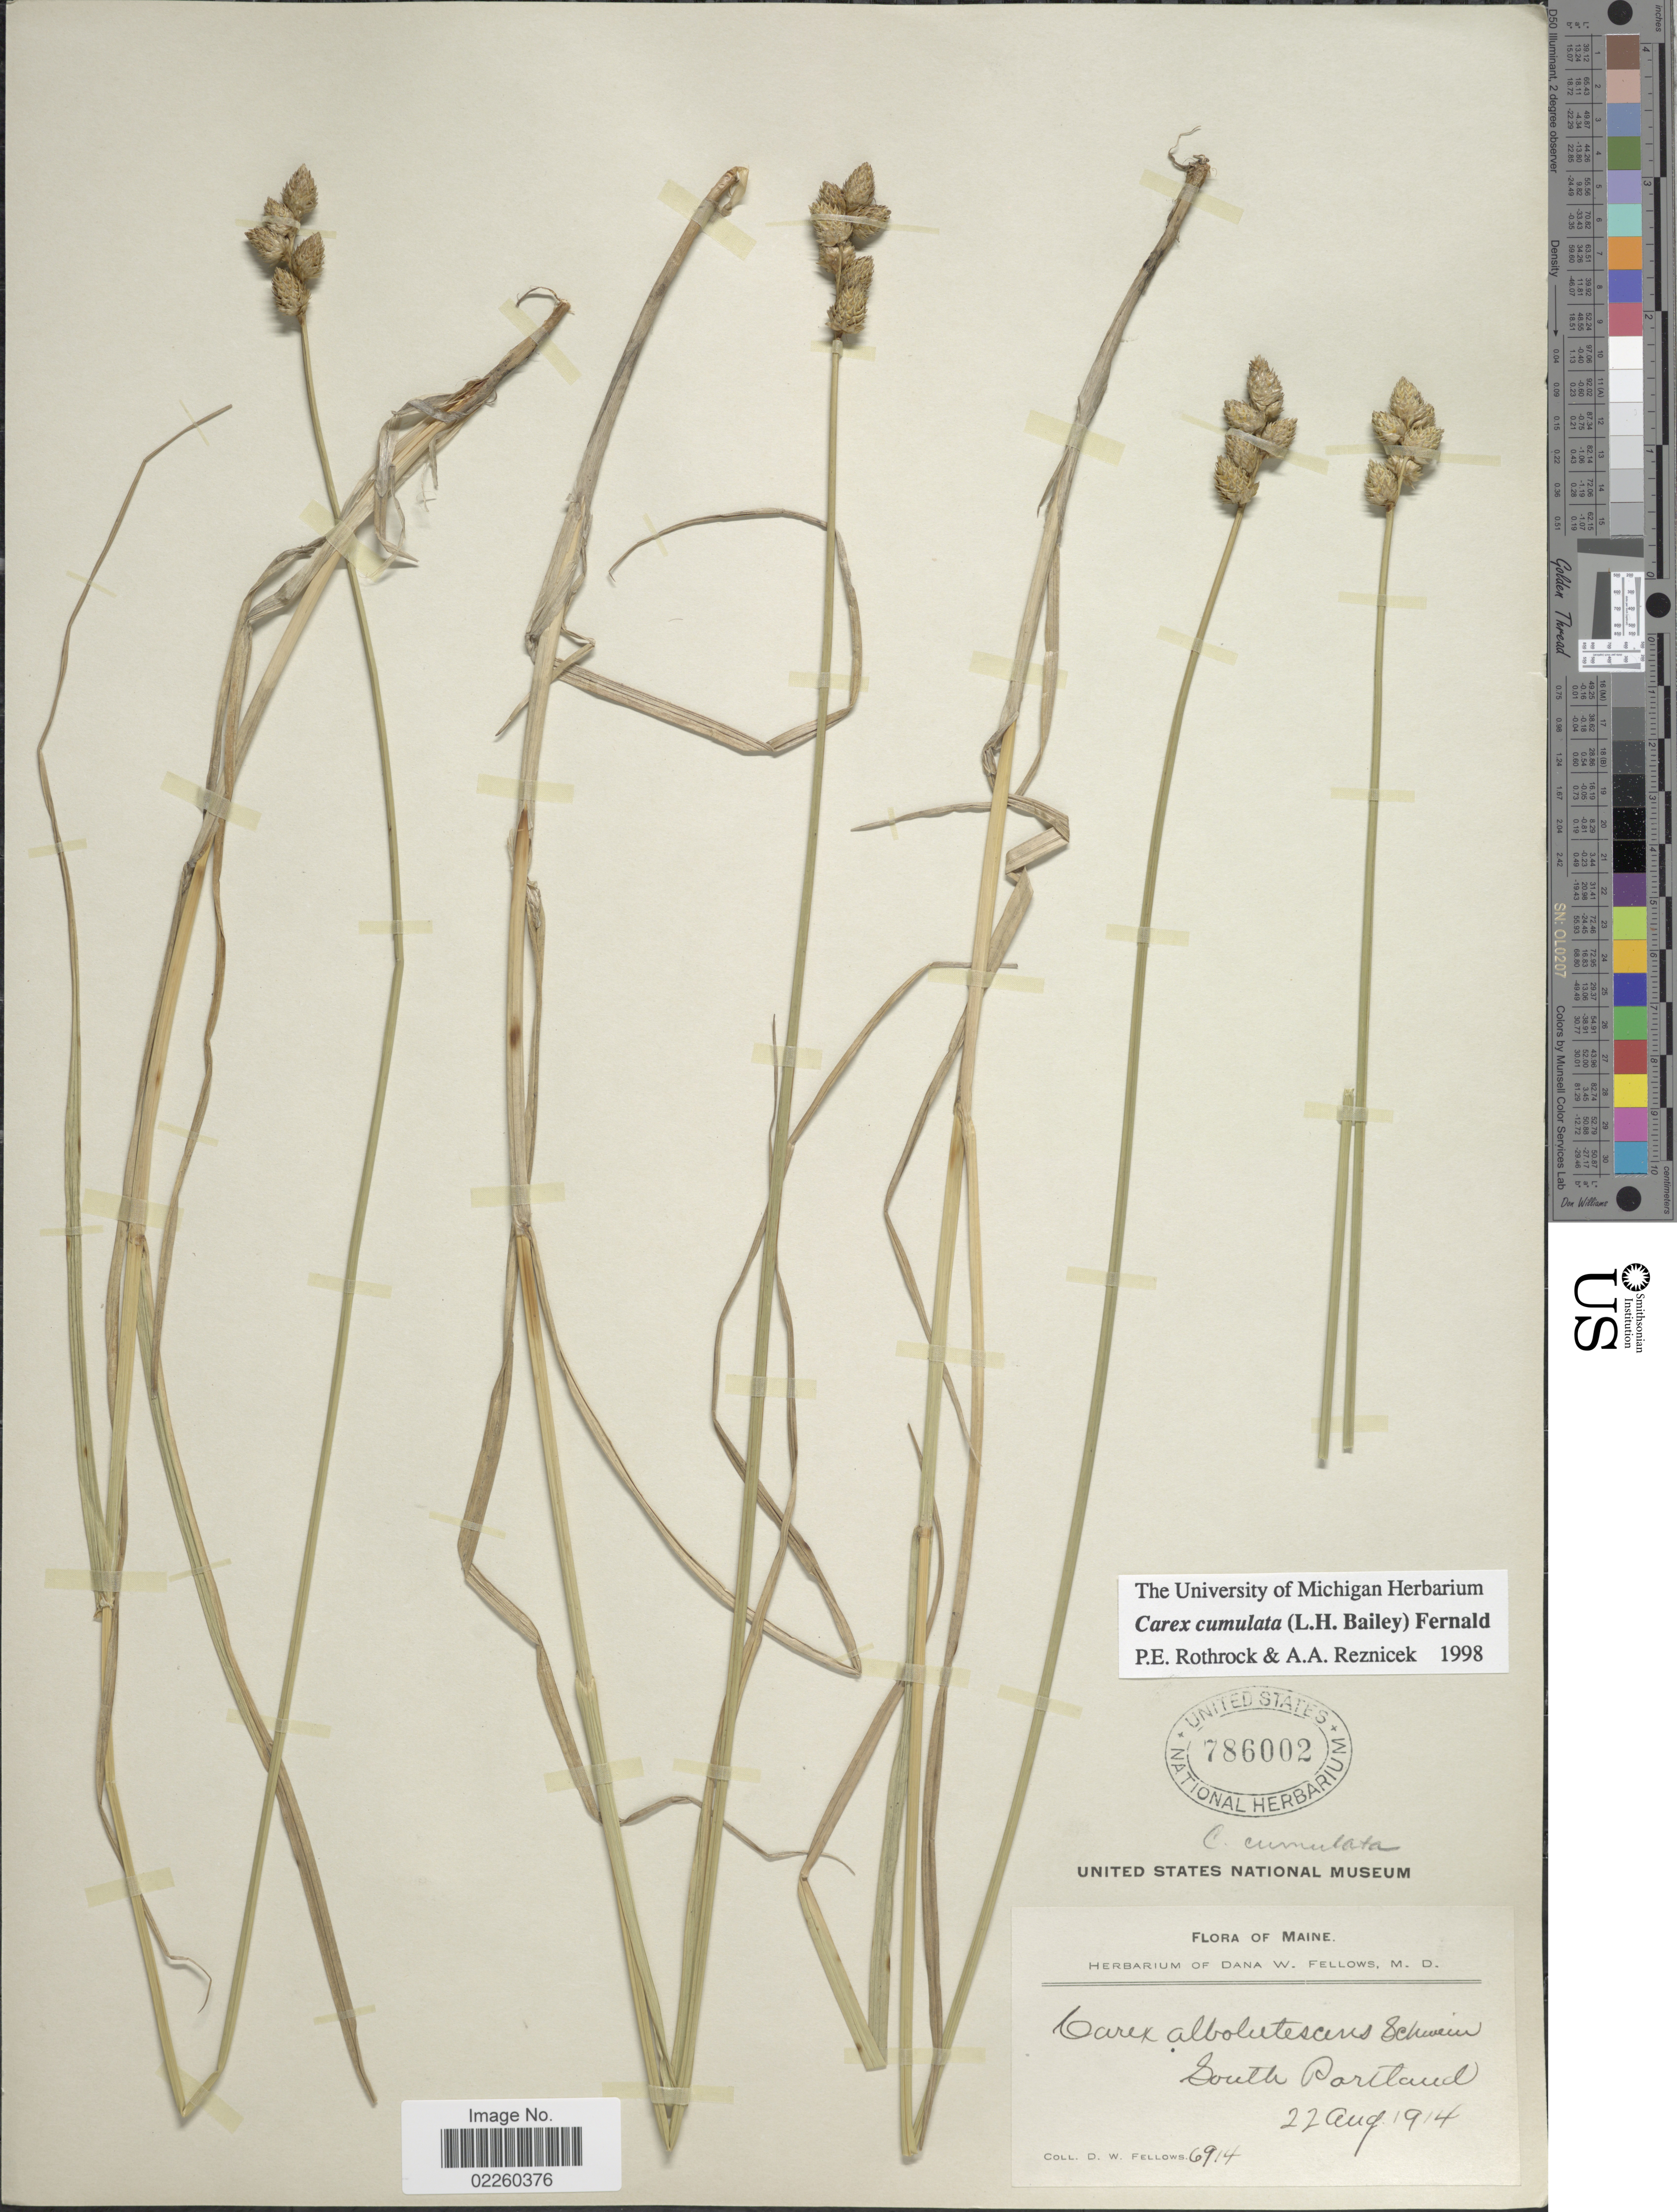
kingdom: Plantae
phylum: Tracheophyta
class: Liliopsida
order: Poales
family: Cyperaceae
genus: Carex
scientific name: Carex cumulata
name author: (L.H. Bailey) Mack.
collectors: D. W. Fellows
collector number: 6914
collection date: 1914-08-22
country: United States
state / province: Maine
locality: South Portland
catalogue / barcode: US 786002